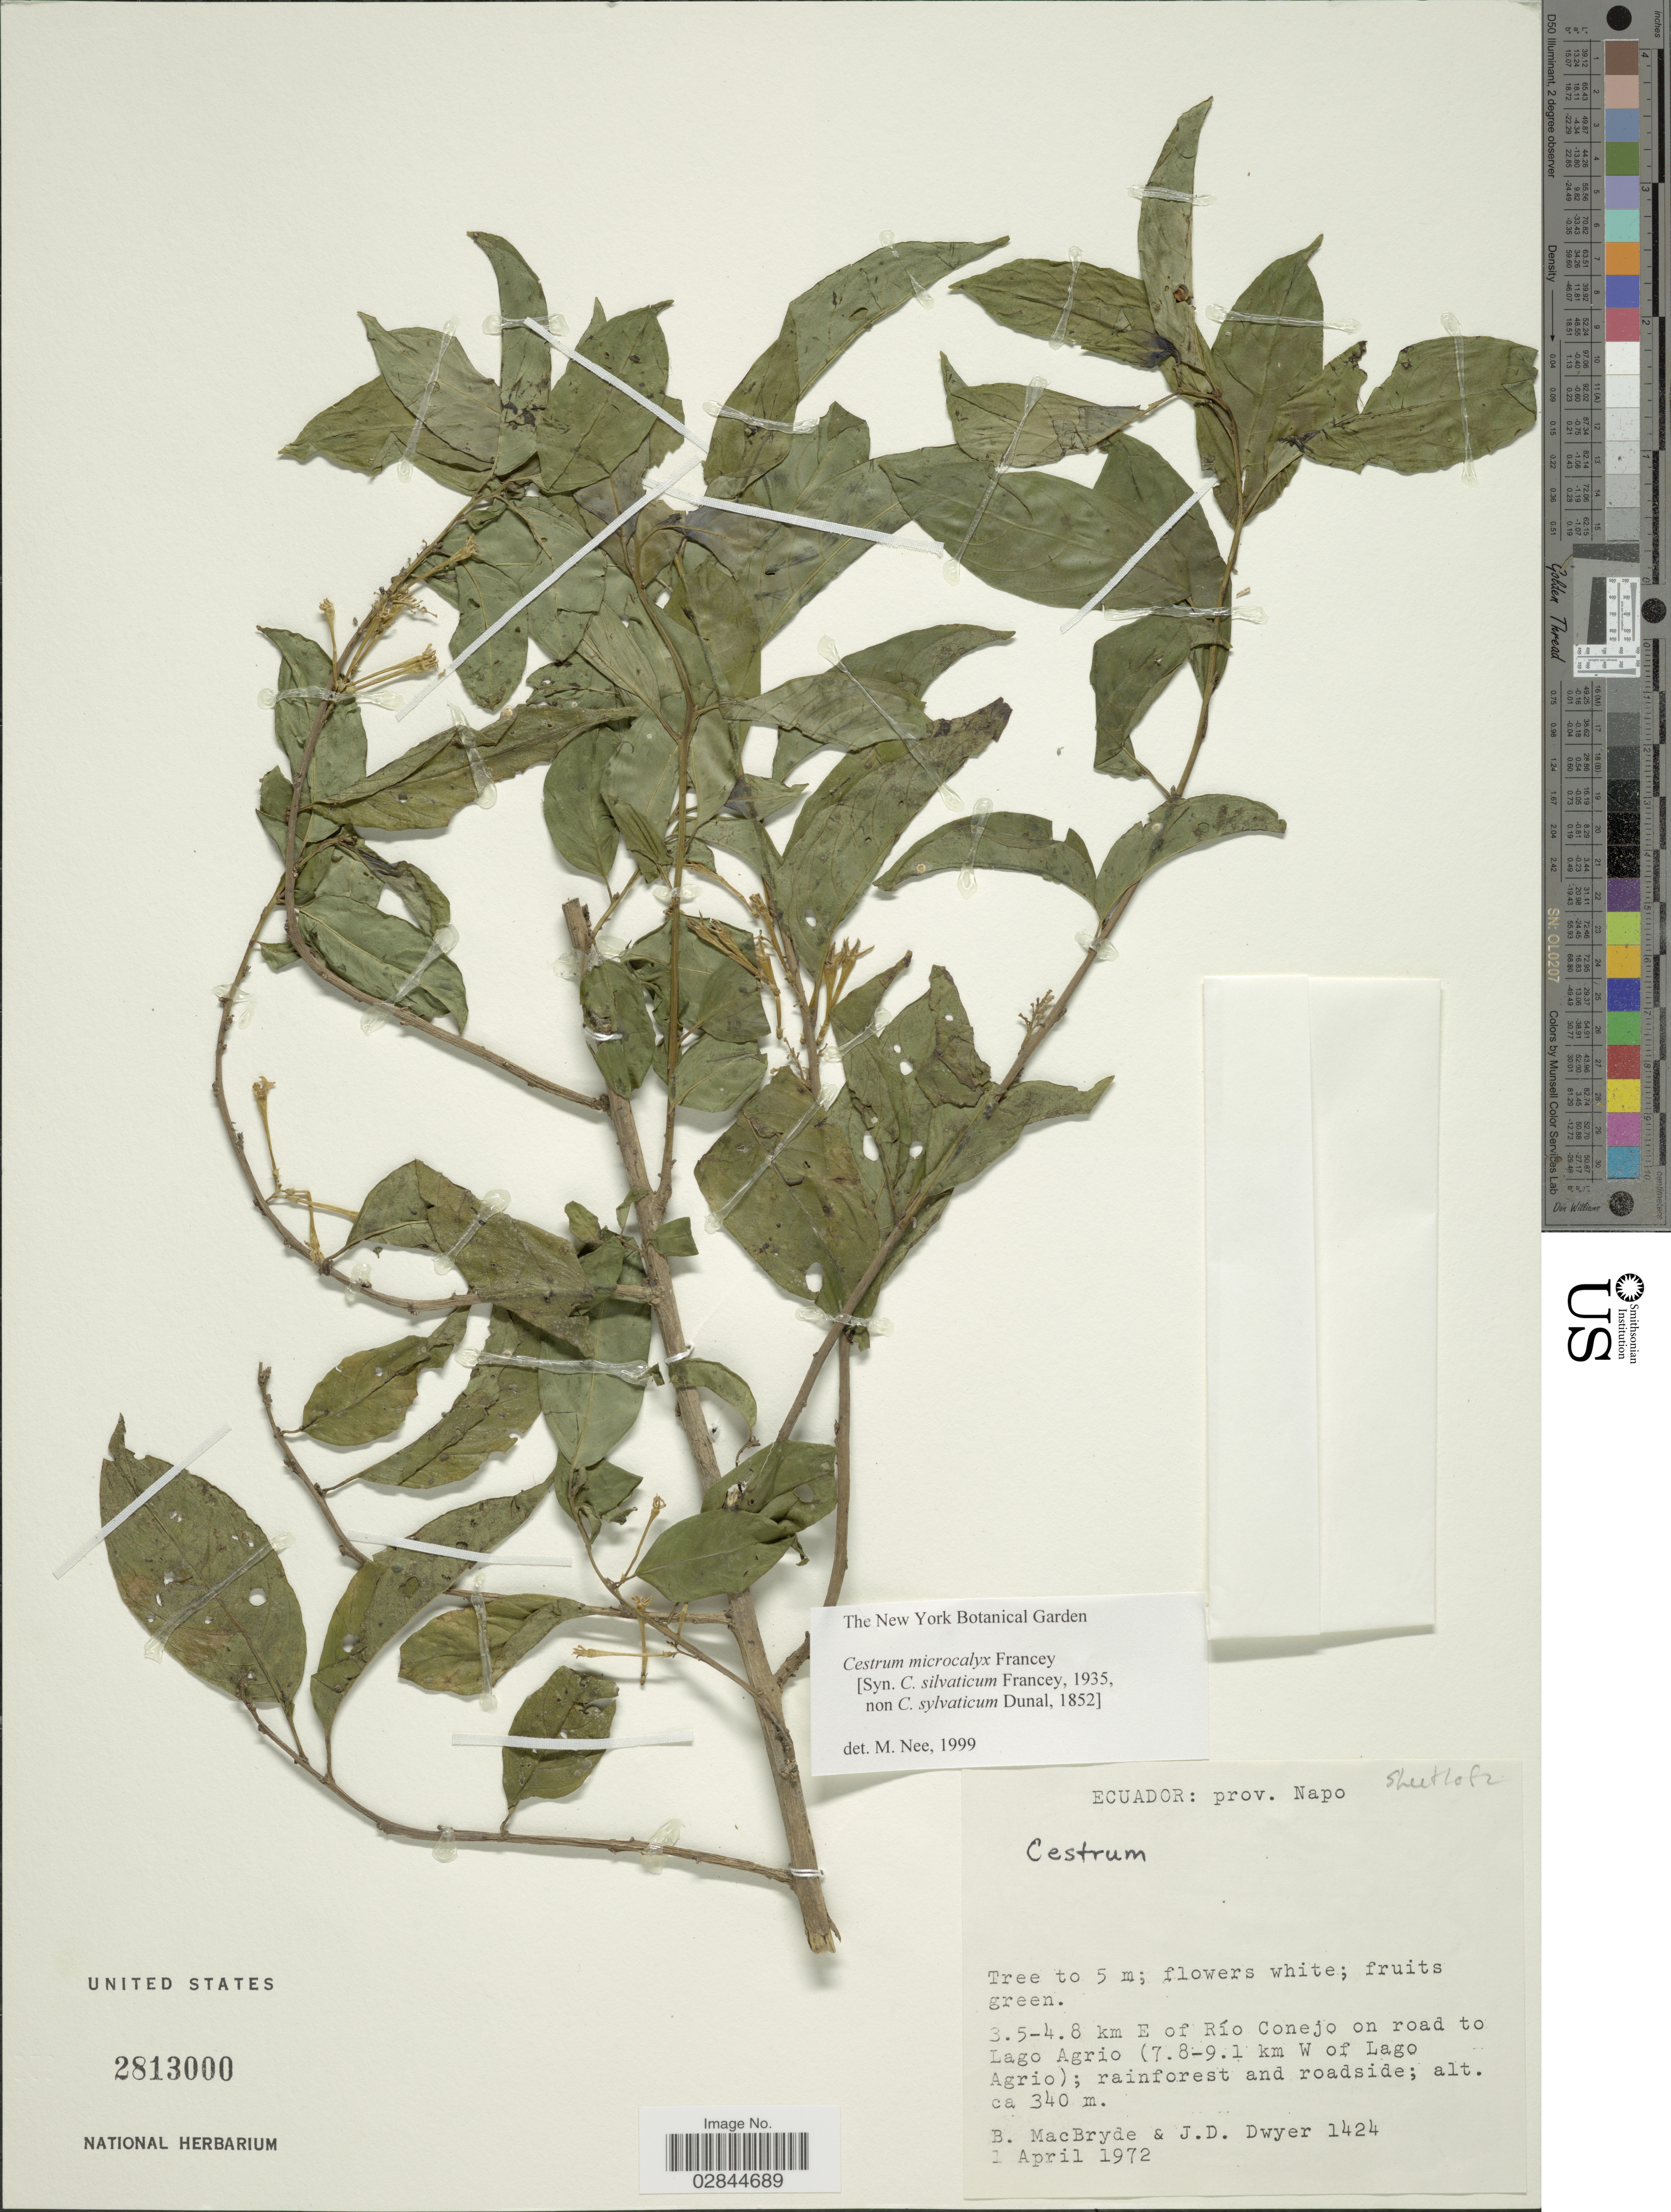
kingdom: Plantae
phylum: Tracheophyta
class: Magnoliopsida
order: Solanales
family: Solanaceae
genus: Cestrum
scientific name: Cestrum microcalyx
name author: Francey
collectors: B. MacBryde & J. D. Dwyer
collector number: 1424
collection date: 1972-04-01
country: Ecuador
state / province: Napo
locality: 3.5 - 4.8 km E of Río Conejo on road to Lago Agrio (7.8-9.1 km W of Lago Agrio).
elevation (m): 340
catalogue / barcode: US 2813000